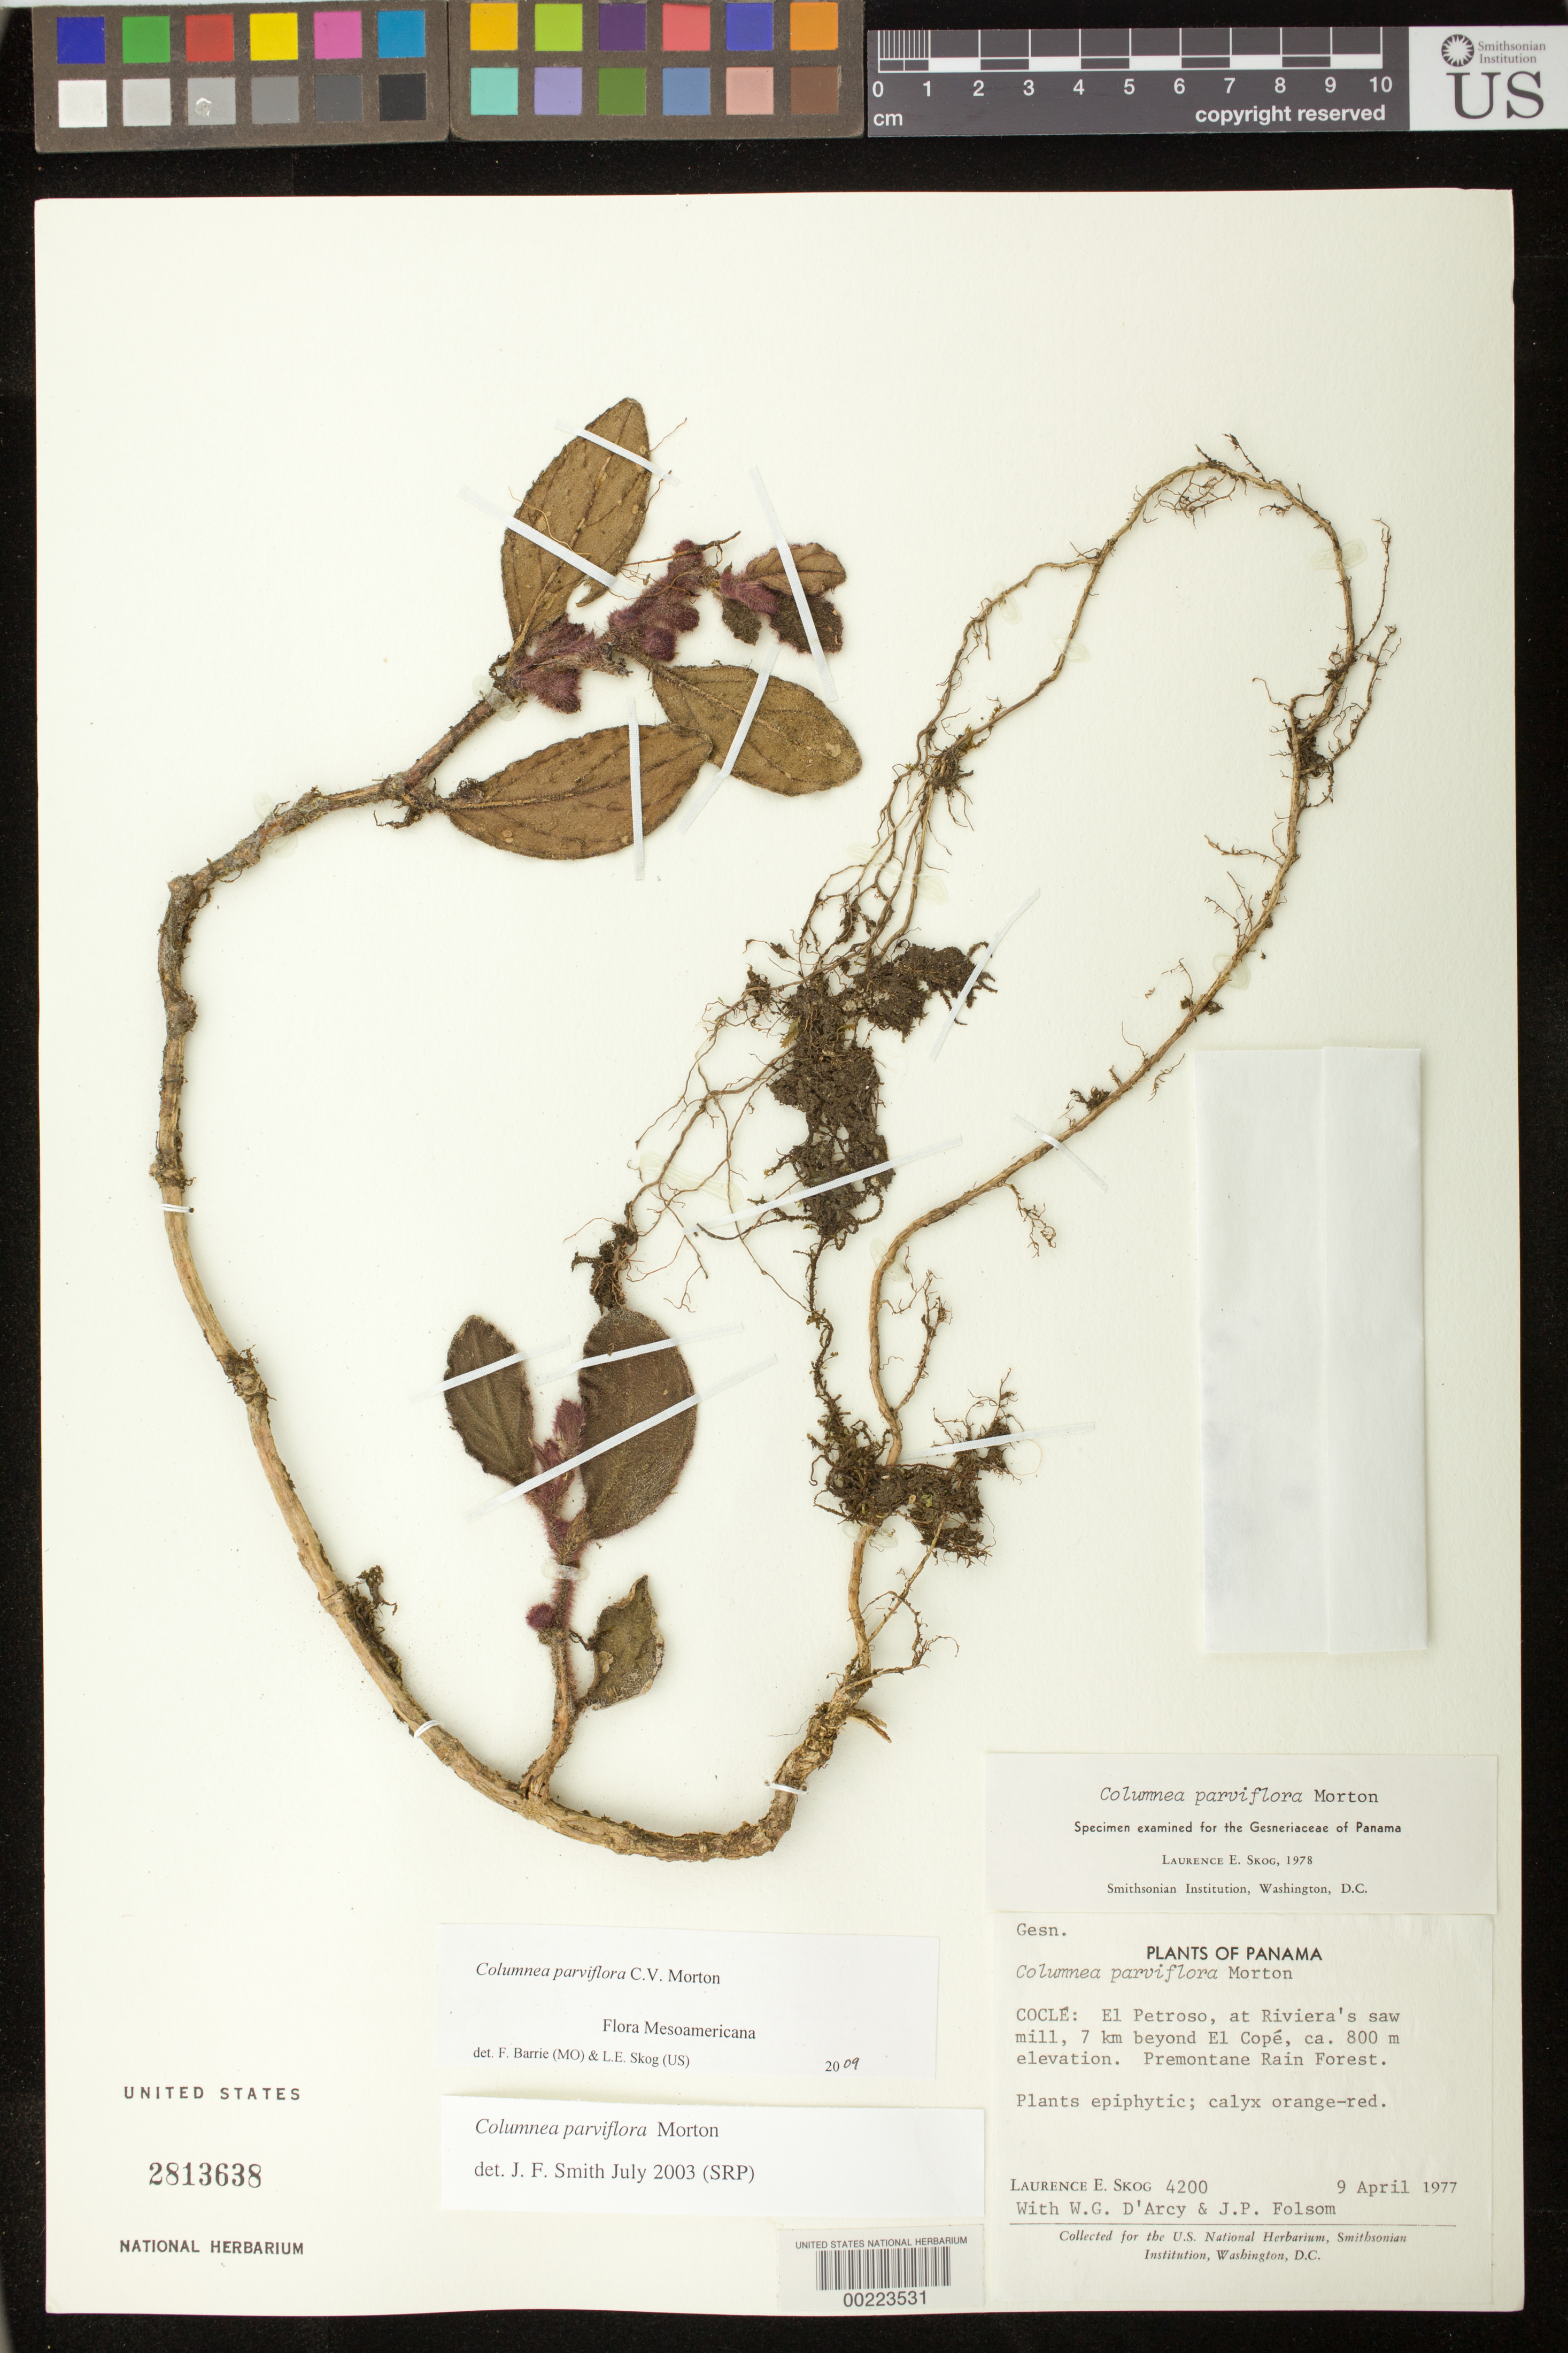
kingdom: Plantae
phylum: Tracheophyta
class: Magnoliopsida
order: Lamiales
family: Gesneriaceae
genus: Columnea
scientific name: Columnea herthae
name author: Mansf.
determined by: Clark, J. L.; Skog, Laurence E.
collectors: L. E. Skog, W. G. D'Arcy & J. P. Folsom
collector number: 4200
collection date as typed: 09 Apr 1977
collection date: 1977-04-09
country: Panama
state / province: Coclé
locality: El Petroso, at Riviera's saw mill, 7 km beyond El Cope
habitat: Premontane rain forest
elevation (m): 800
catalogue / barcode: US 2813638